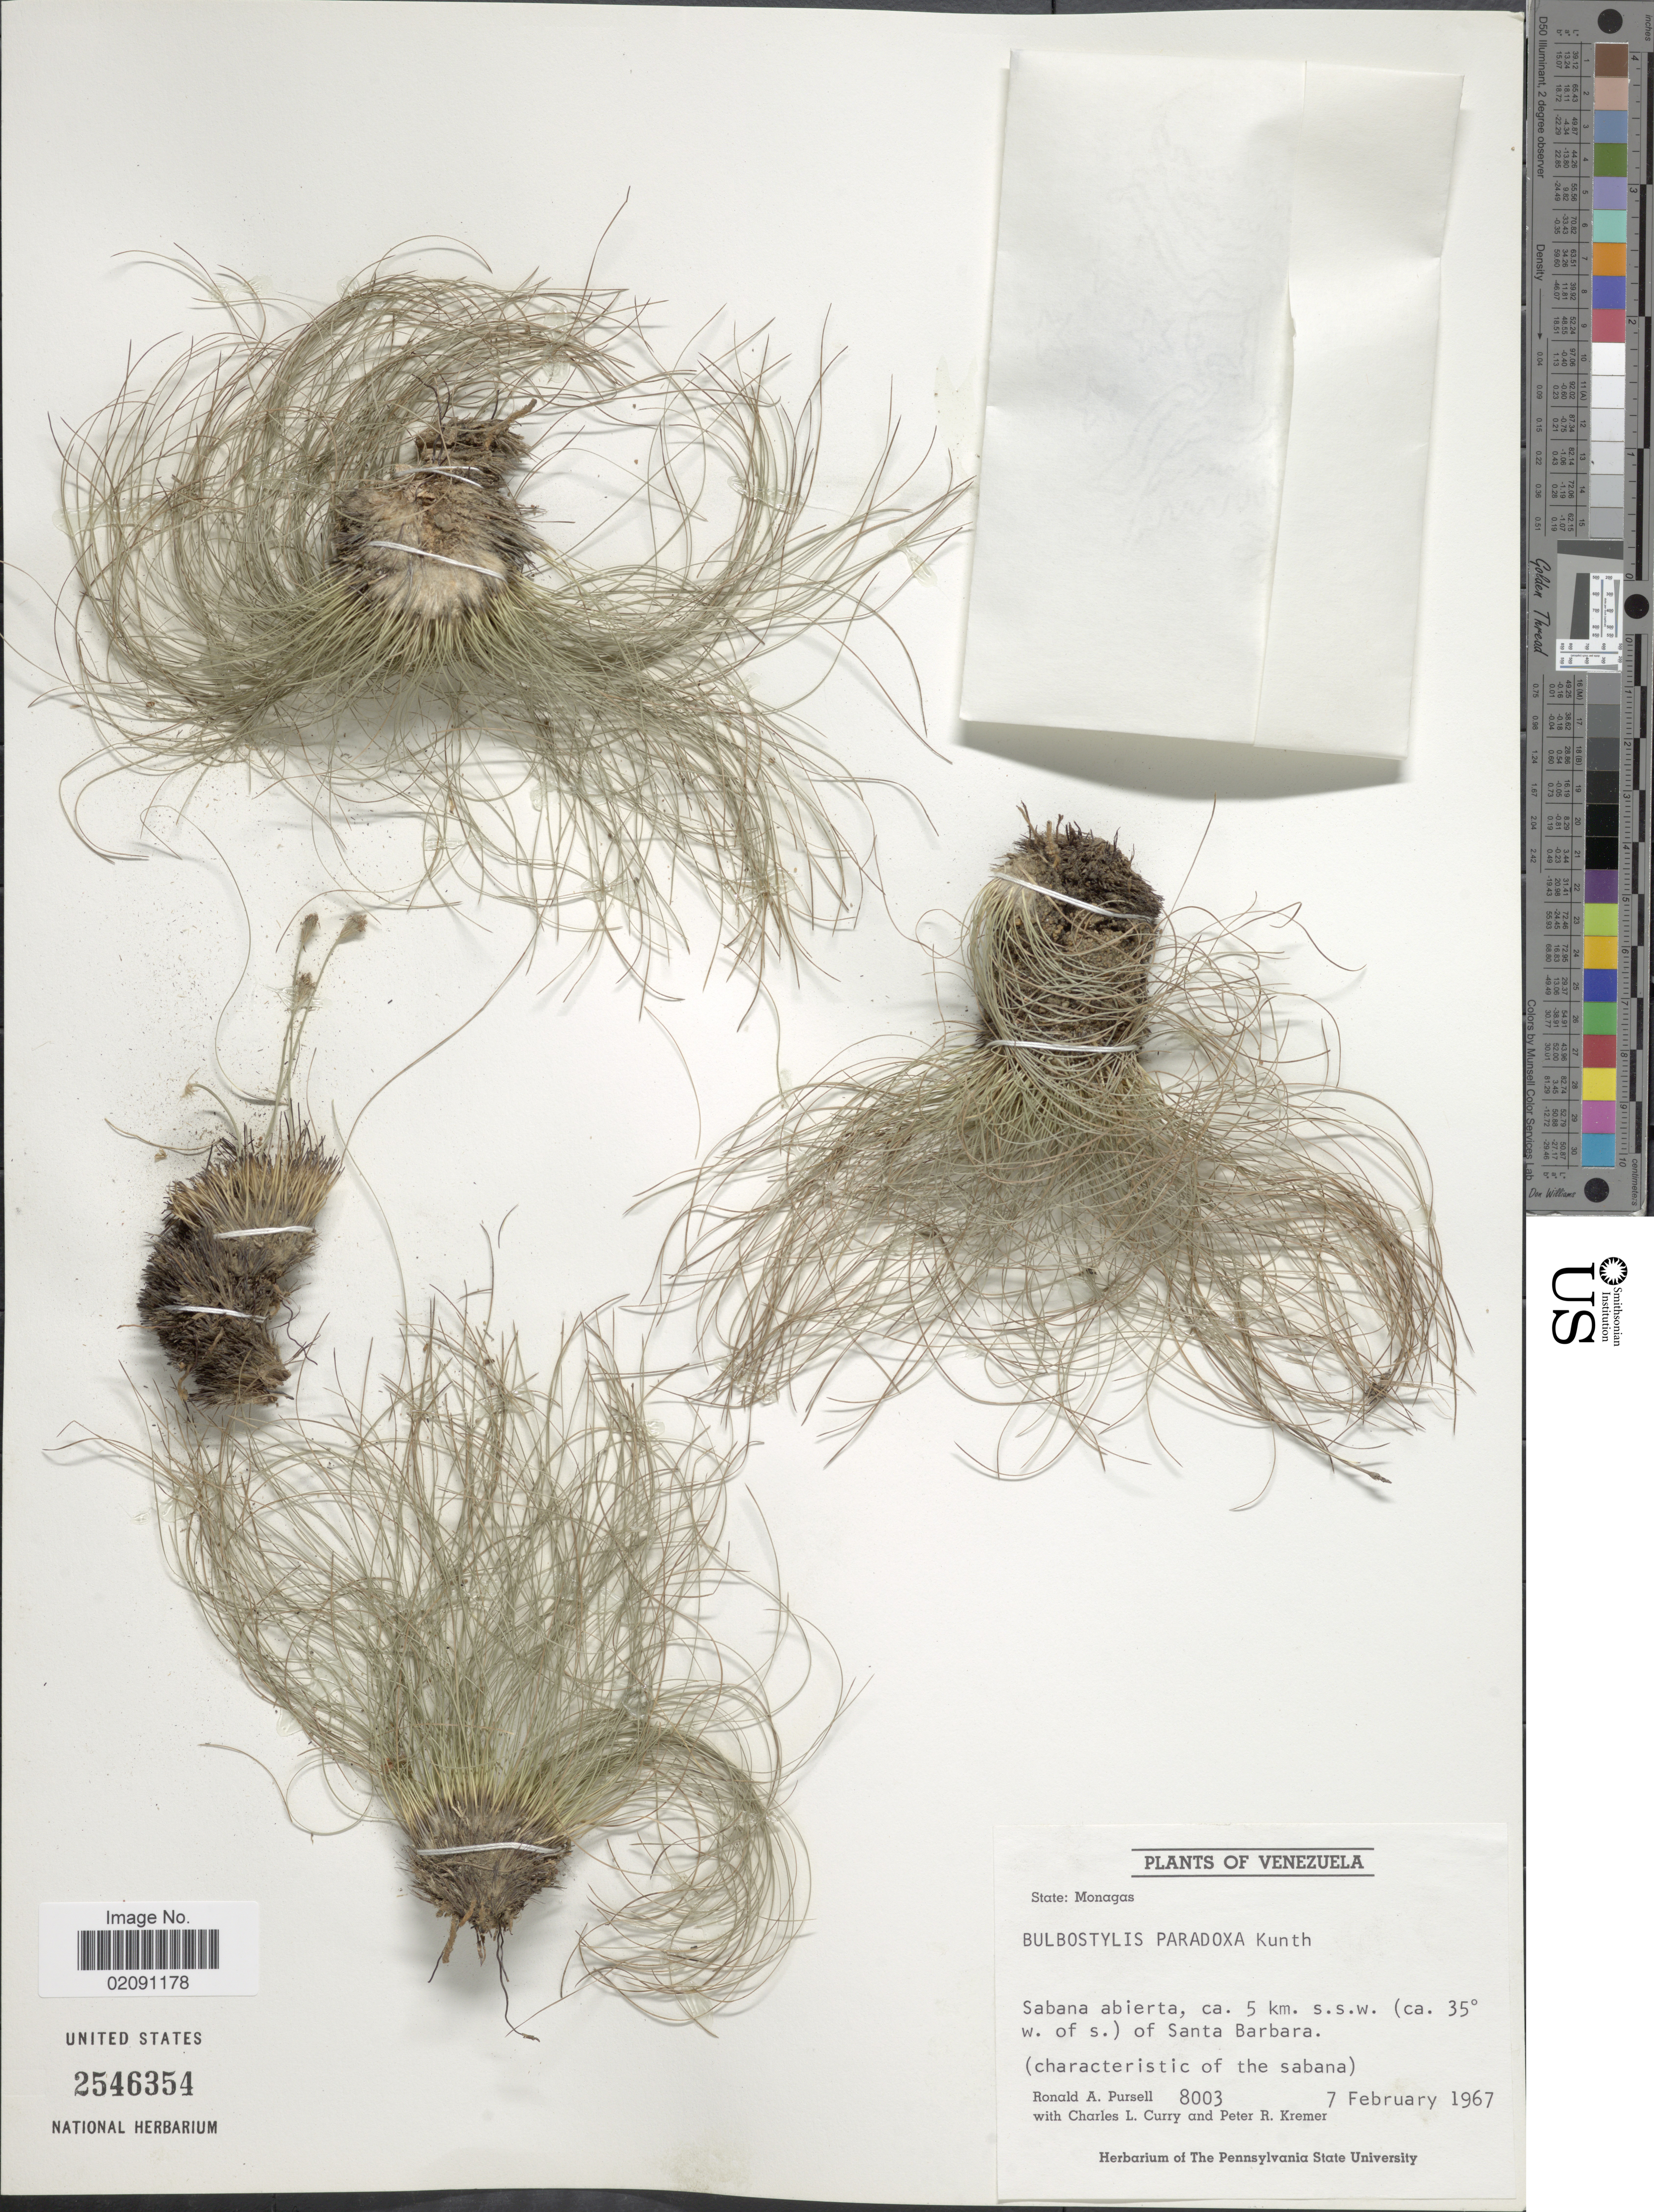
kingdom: Plantae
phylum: Tracheophyta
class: Liliopsida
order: Poales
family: Cyperaceae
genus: Bulbostylis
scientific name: Bulbostylis paradoxa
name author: (Spreng.) Lindm.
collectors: R. A. Pursell, C. L. Curry & P. Kremer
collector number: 8003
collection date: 1967-02-07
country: Venezuela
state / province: Monagas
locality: Sabana abierta, ca. 5 km. s.s.w. of Santa Barbara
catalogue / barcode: US 2546354